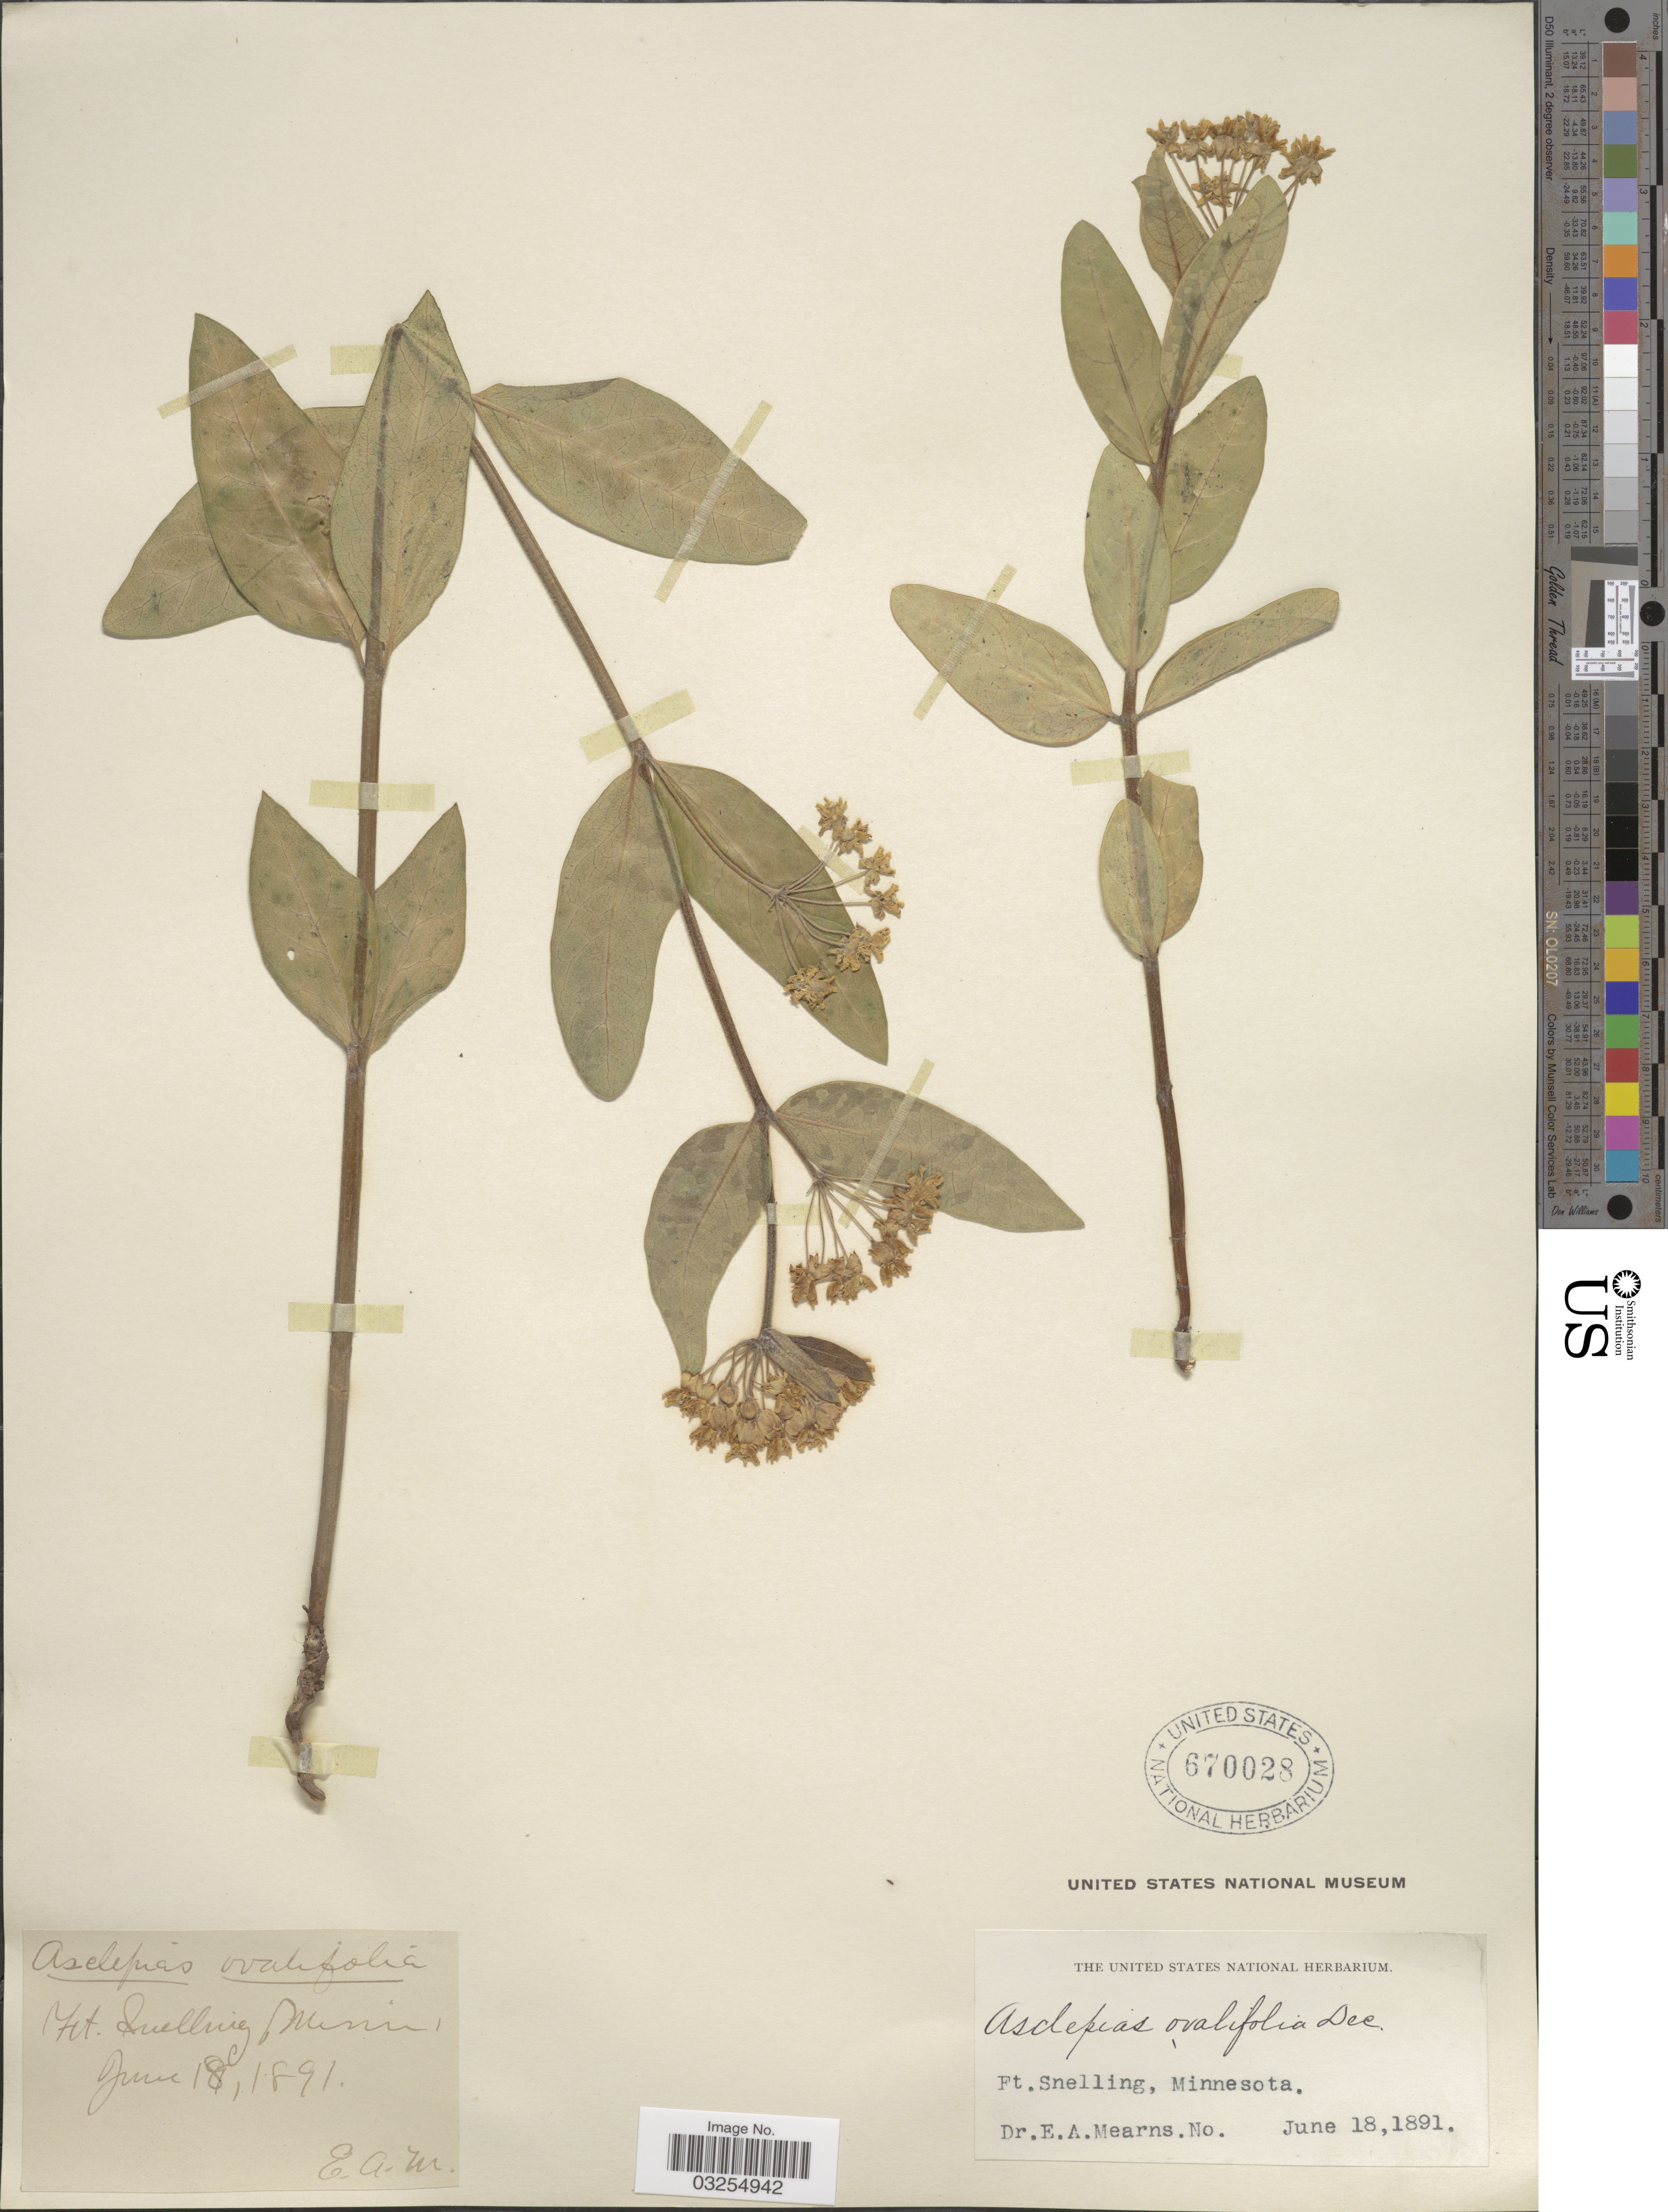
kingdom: Plantae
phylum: Tracheophyta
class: Magnoliopsida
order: Gentianales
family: Apocynaceae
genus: Asclepias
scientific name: Asclepias ovalifolia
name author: Decne.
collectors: E. A. Mearns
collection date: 1891-06-18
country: United States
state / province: Minnesota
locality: Ft. Snelling.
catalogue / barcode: US 670028